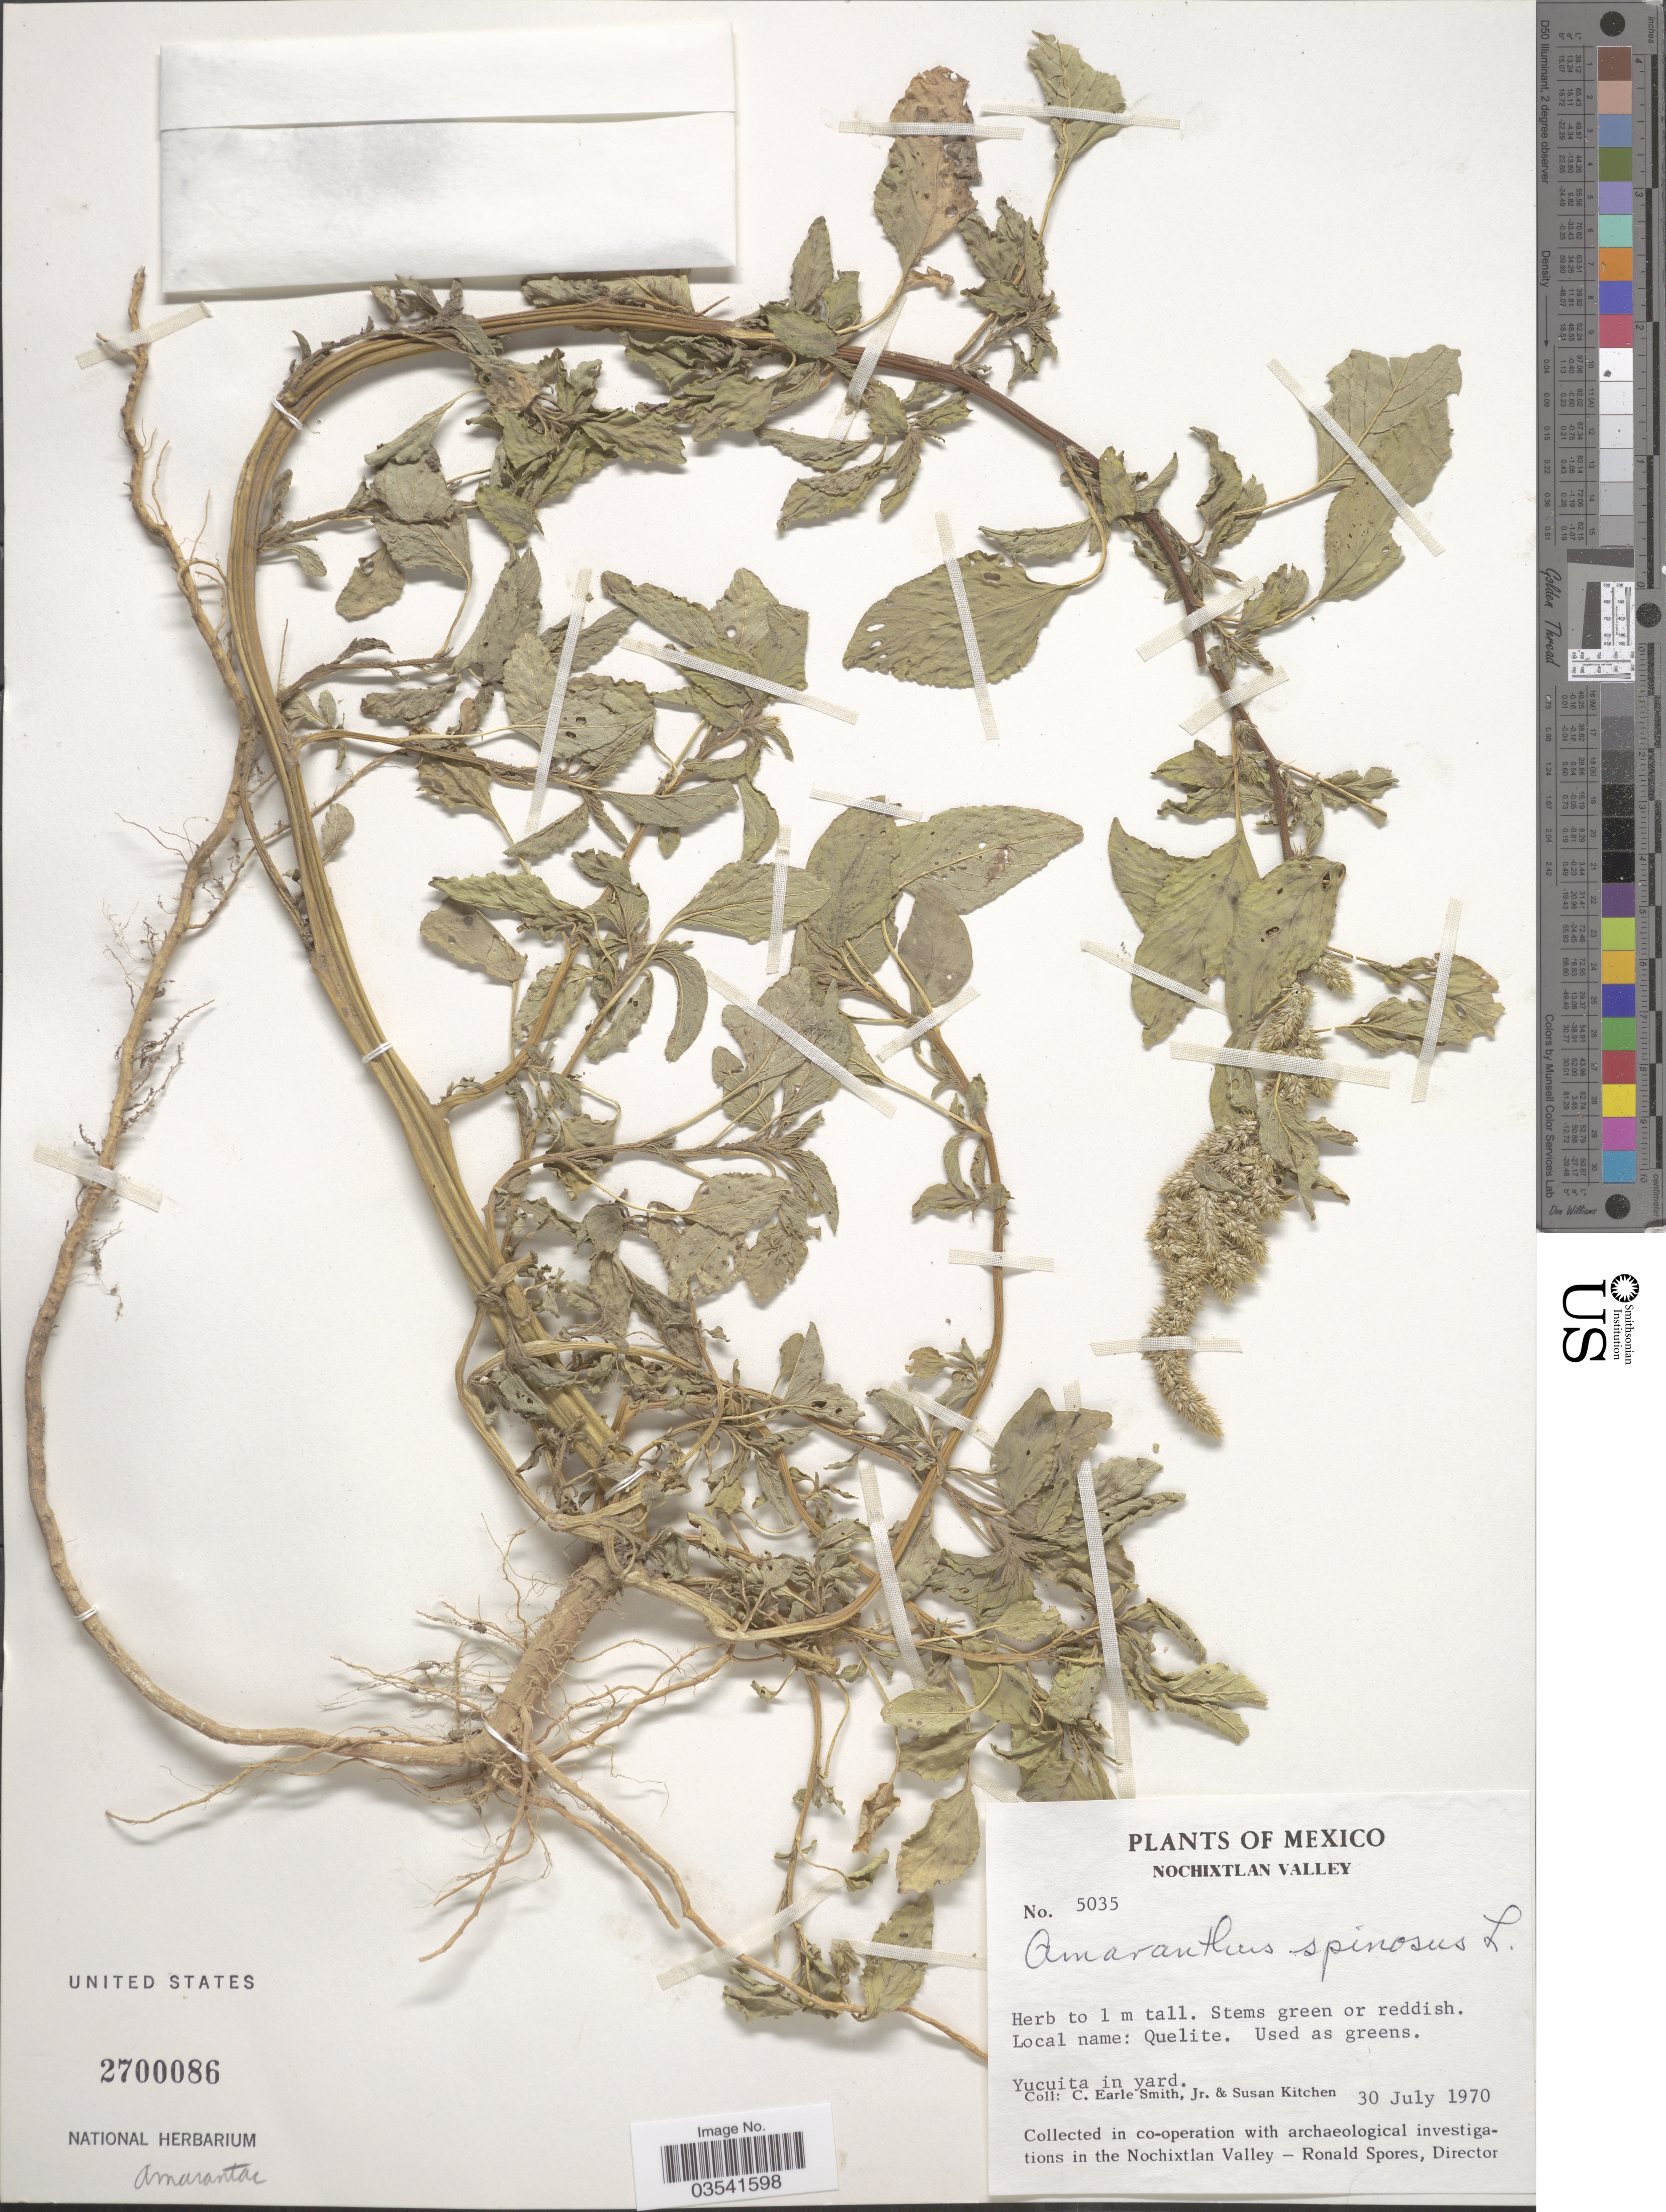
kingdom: Plantae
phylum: Tracheophyta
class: Magnoliopsida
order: Caryophyllales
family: Amaranthaceae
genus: Amaranthus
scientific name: Amaranthus spinosus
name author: L.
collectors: C. E. Smith Jr. & S. Kitchen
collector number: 5035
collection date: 1970-07-30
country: Mexico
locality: Nochixtlan Valley. Yucuita in yard.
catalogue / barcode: US 2700086